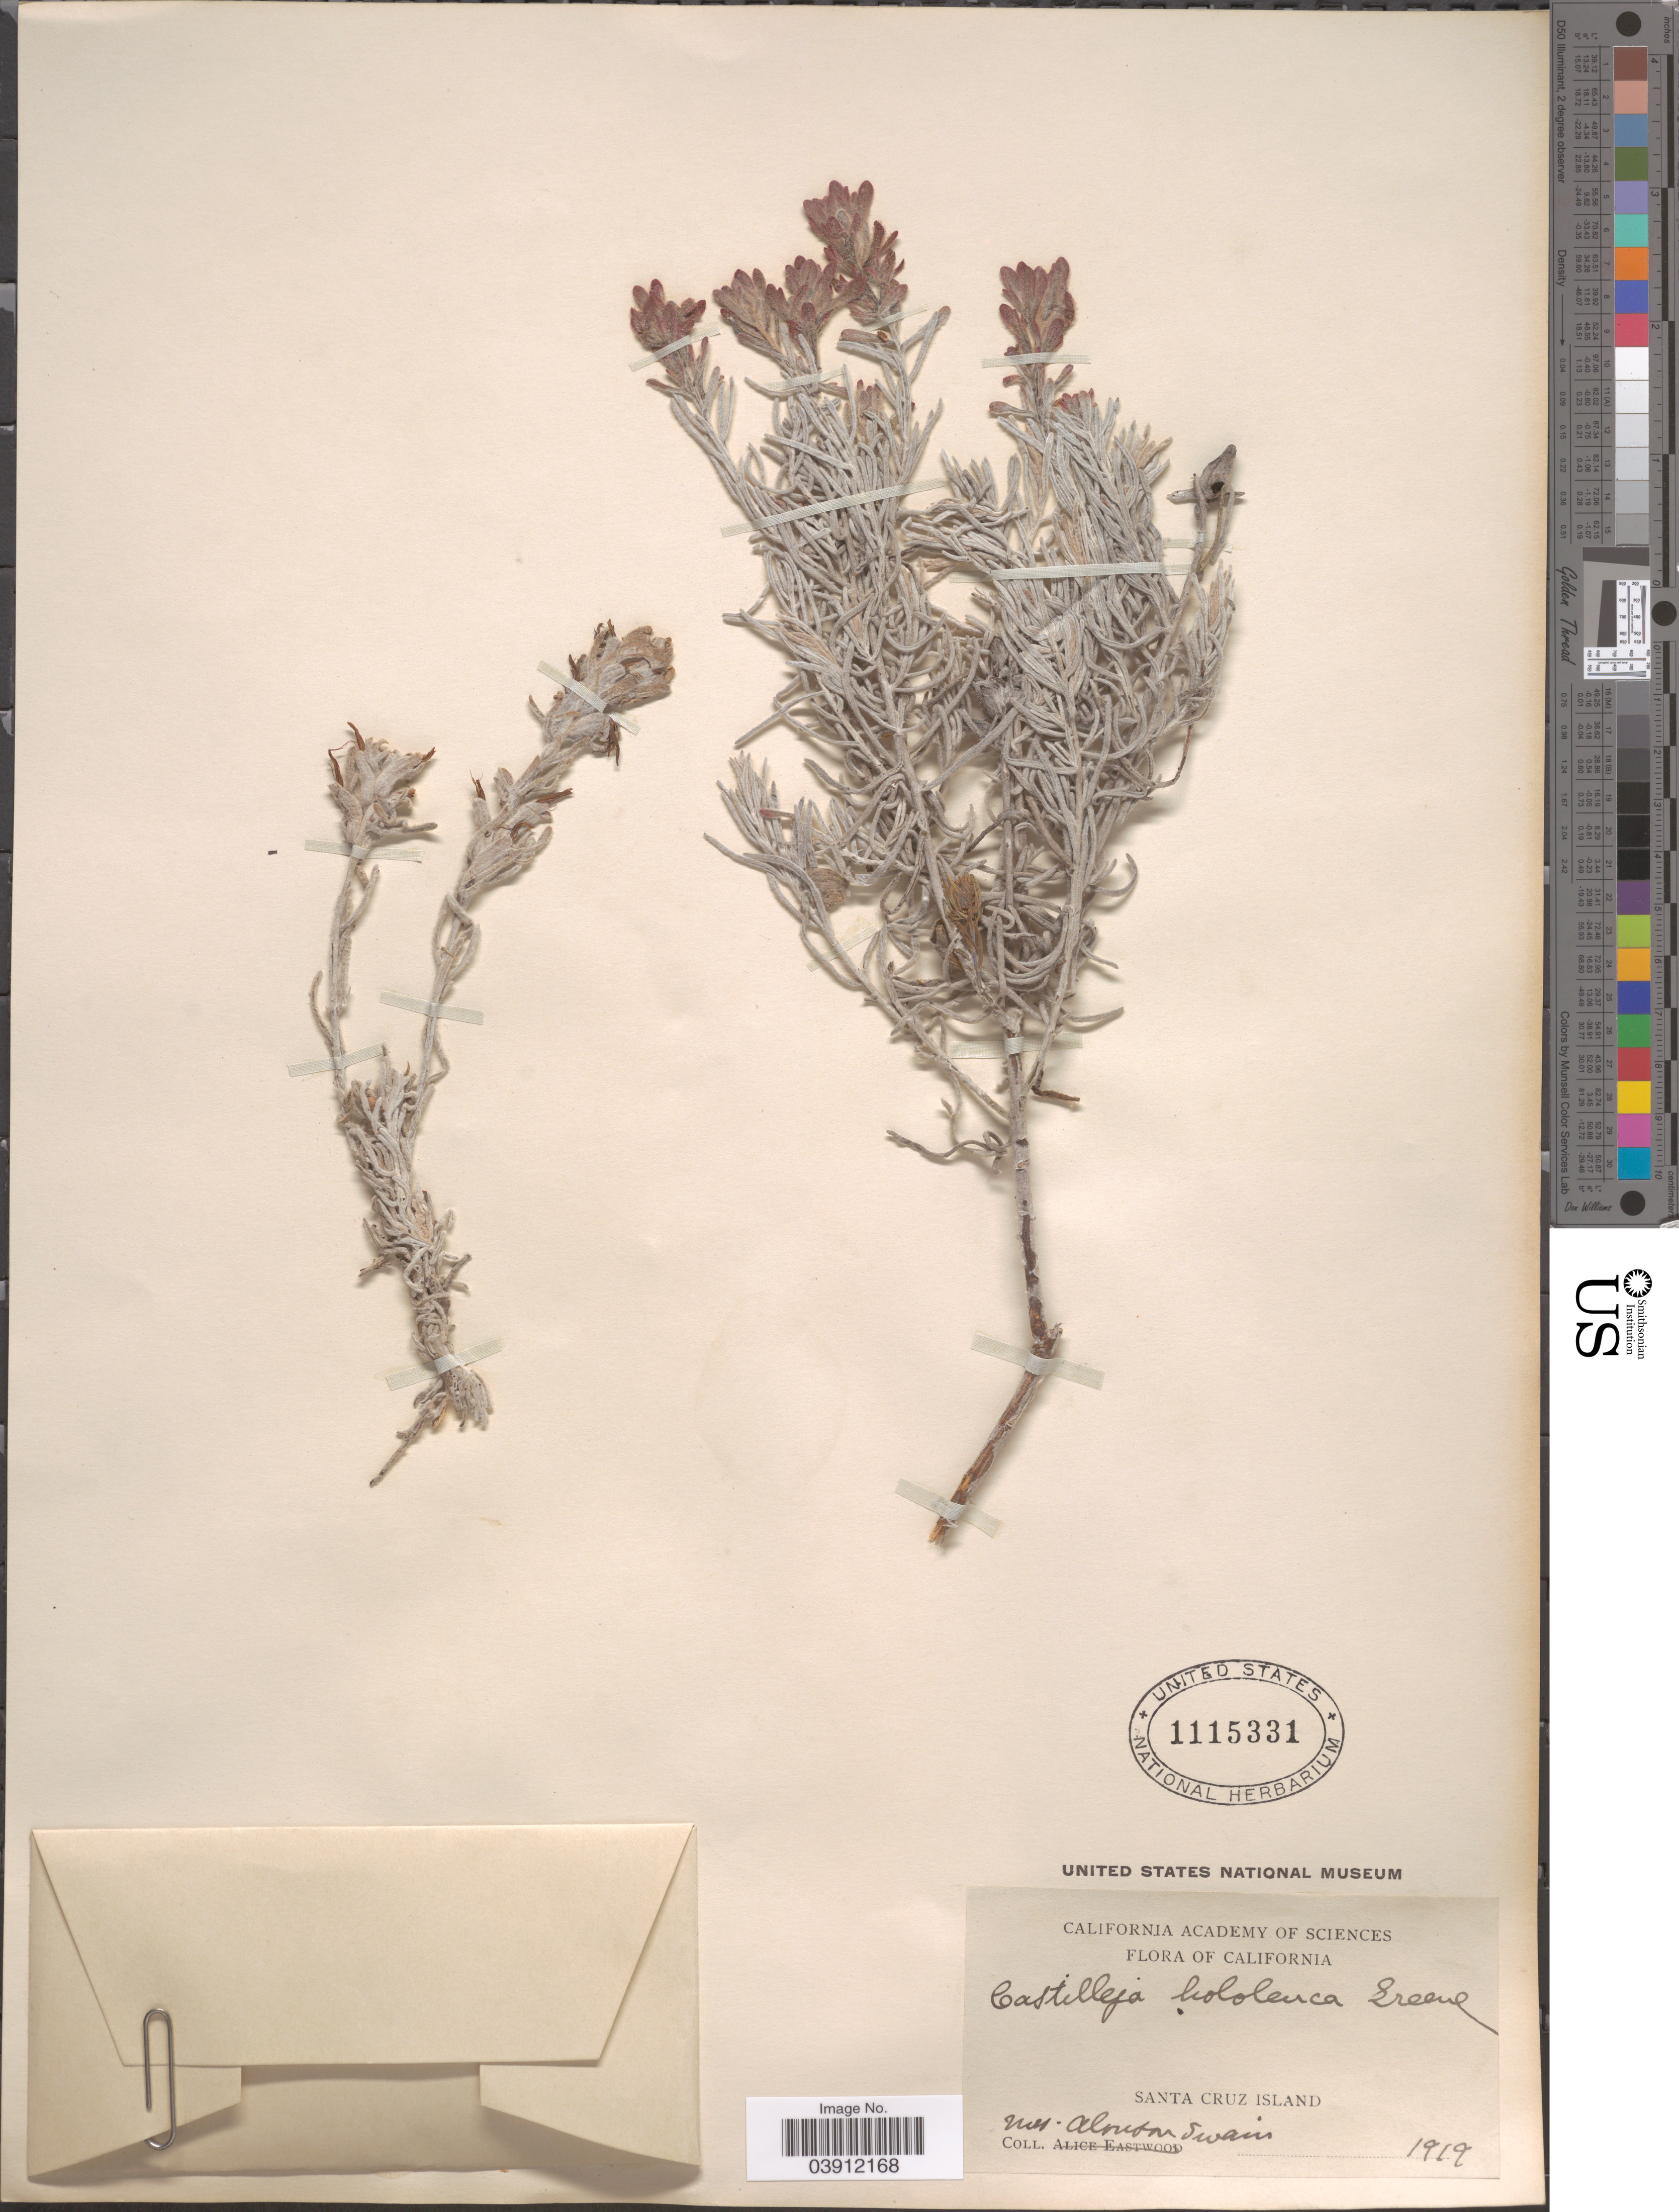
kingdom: Plantae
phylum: Tracheophyta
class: Magnoliopsida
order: Lamiales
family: Orobanchaceae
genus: Castilleja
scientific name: Castilleja hololeuca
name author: Greene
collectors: A. Swain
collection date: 1919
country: United States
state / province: California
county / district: Santa Barbara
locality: Santa Cruz Island.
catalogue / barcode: US 1115331